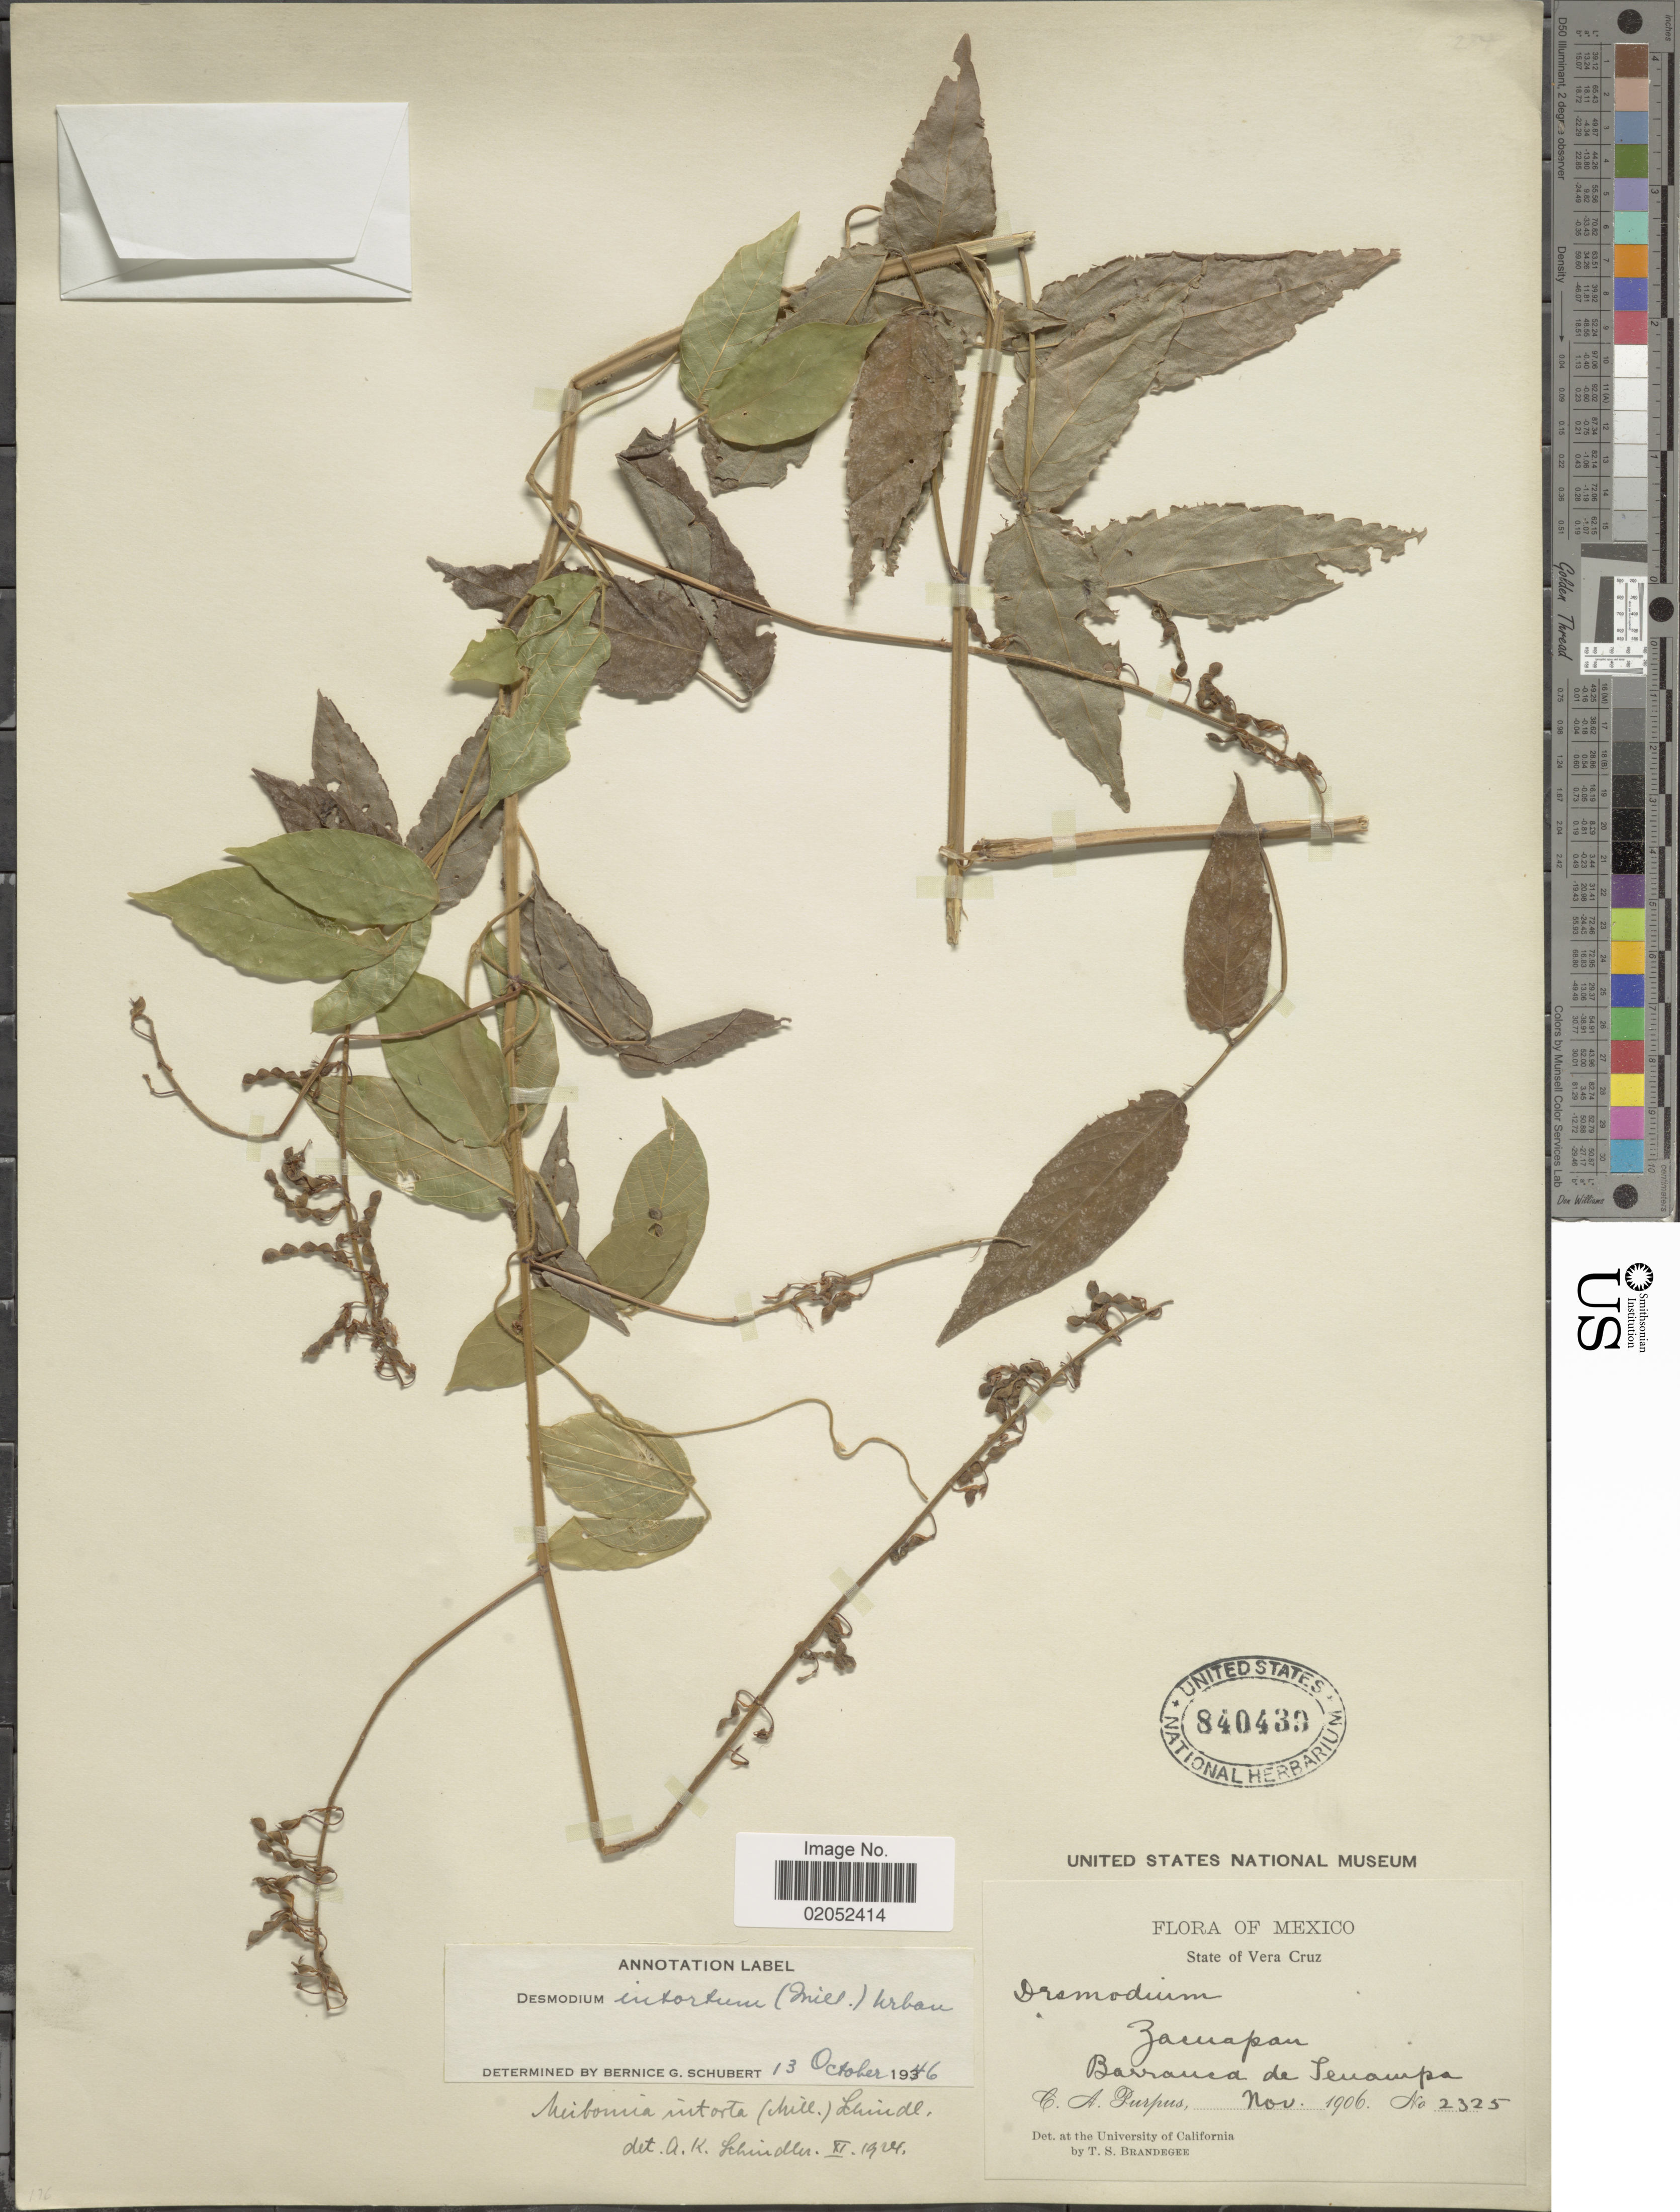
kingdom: Plantae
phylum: Tracheophyta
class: Magnoliopsida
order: Fabales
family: Fabaceae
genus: Desmodium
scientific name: Desmodium intortum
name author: (Mill.) Urb.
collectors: C. A. Purpus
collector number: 2325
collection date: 1906-11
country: Mexico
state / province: Veracruz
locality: Mexico, State of Vera Cruz, Zacuapan. Barranca de Tenampa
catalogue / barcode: US 840439